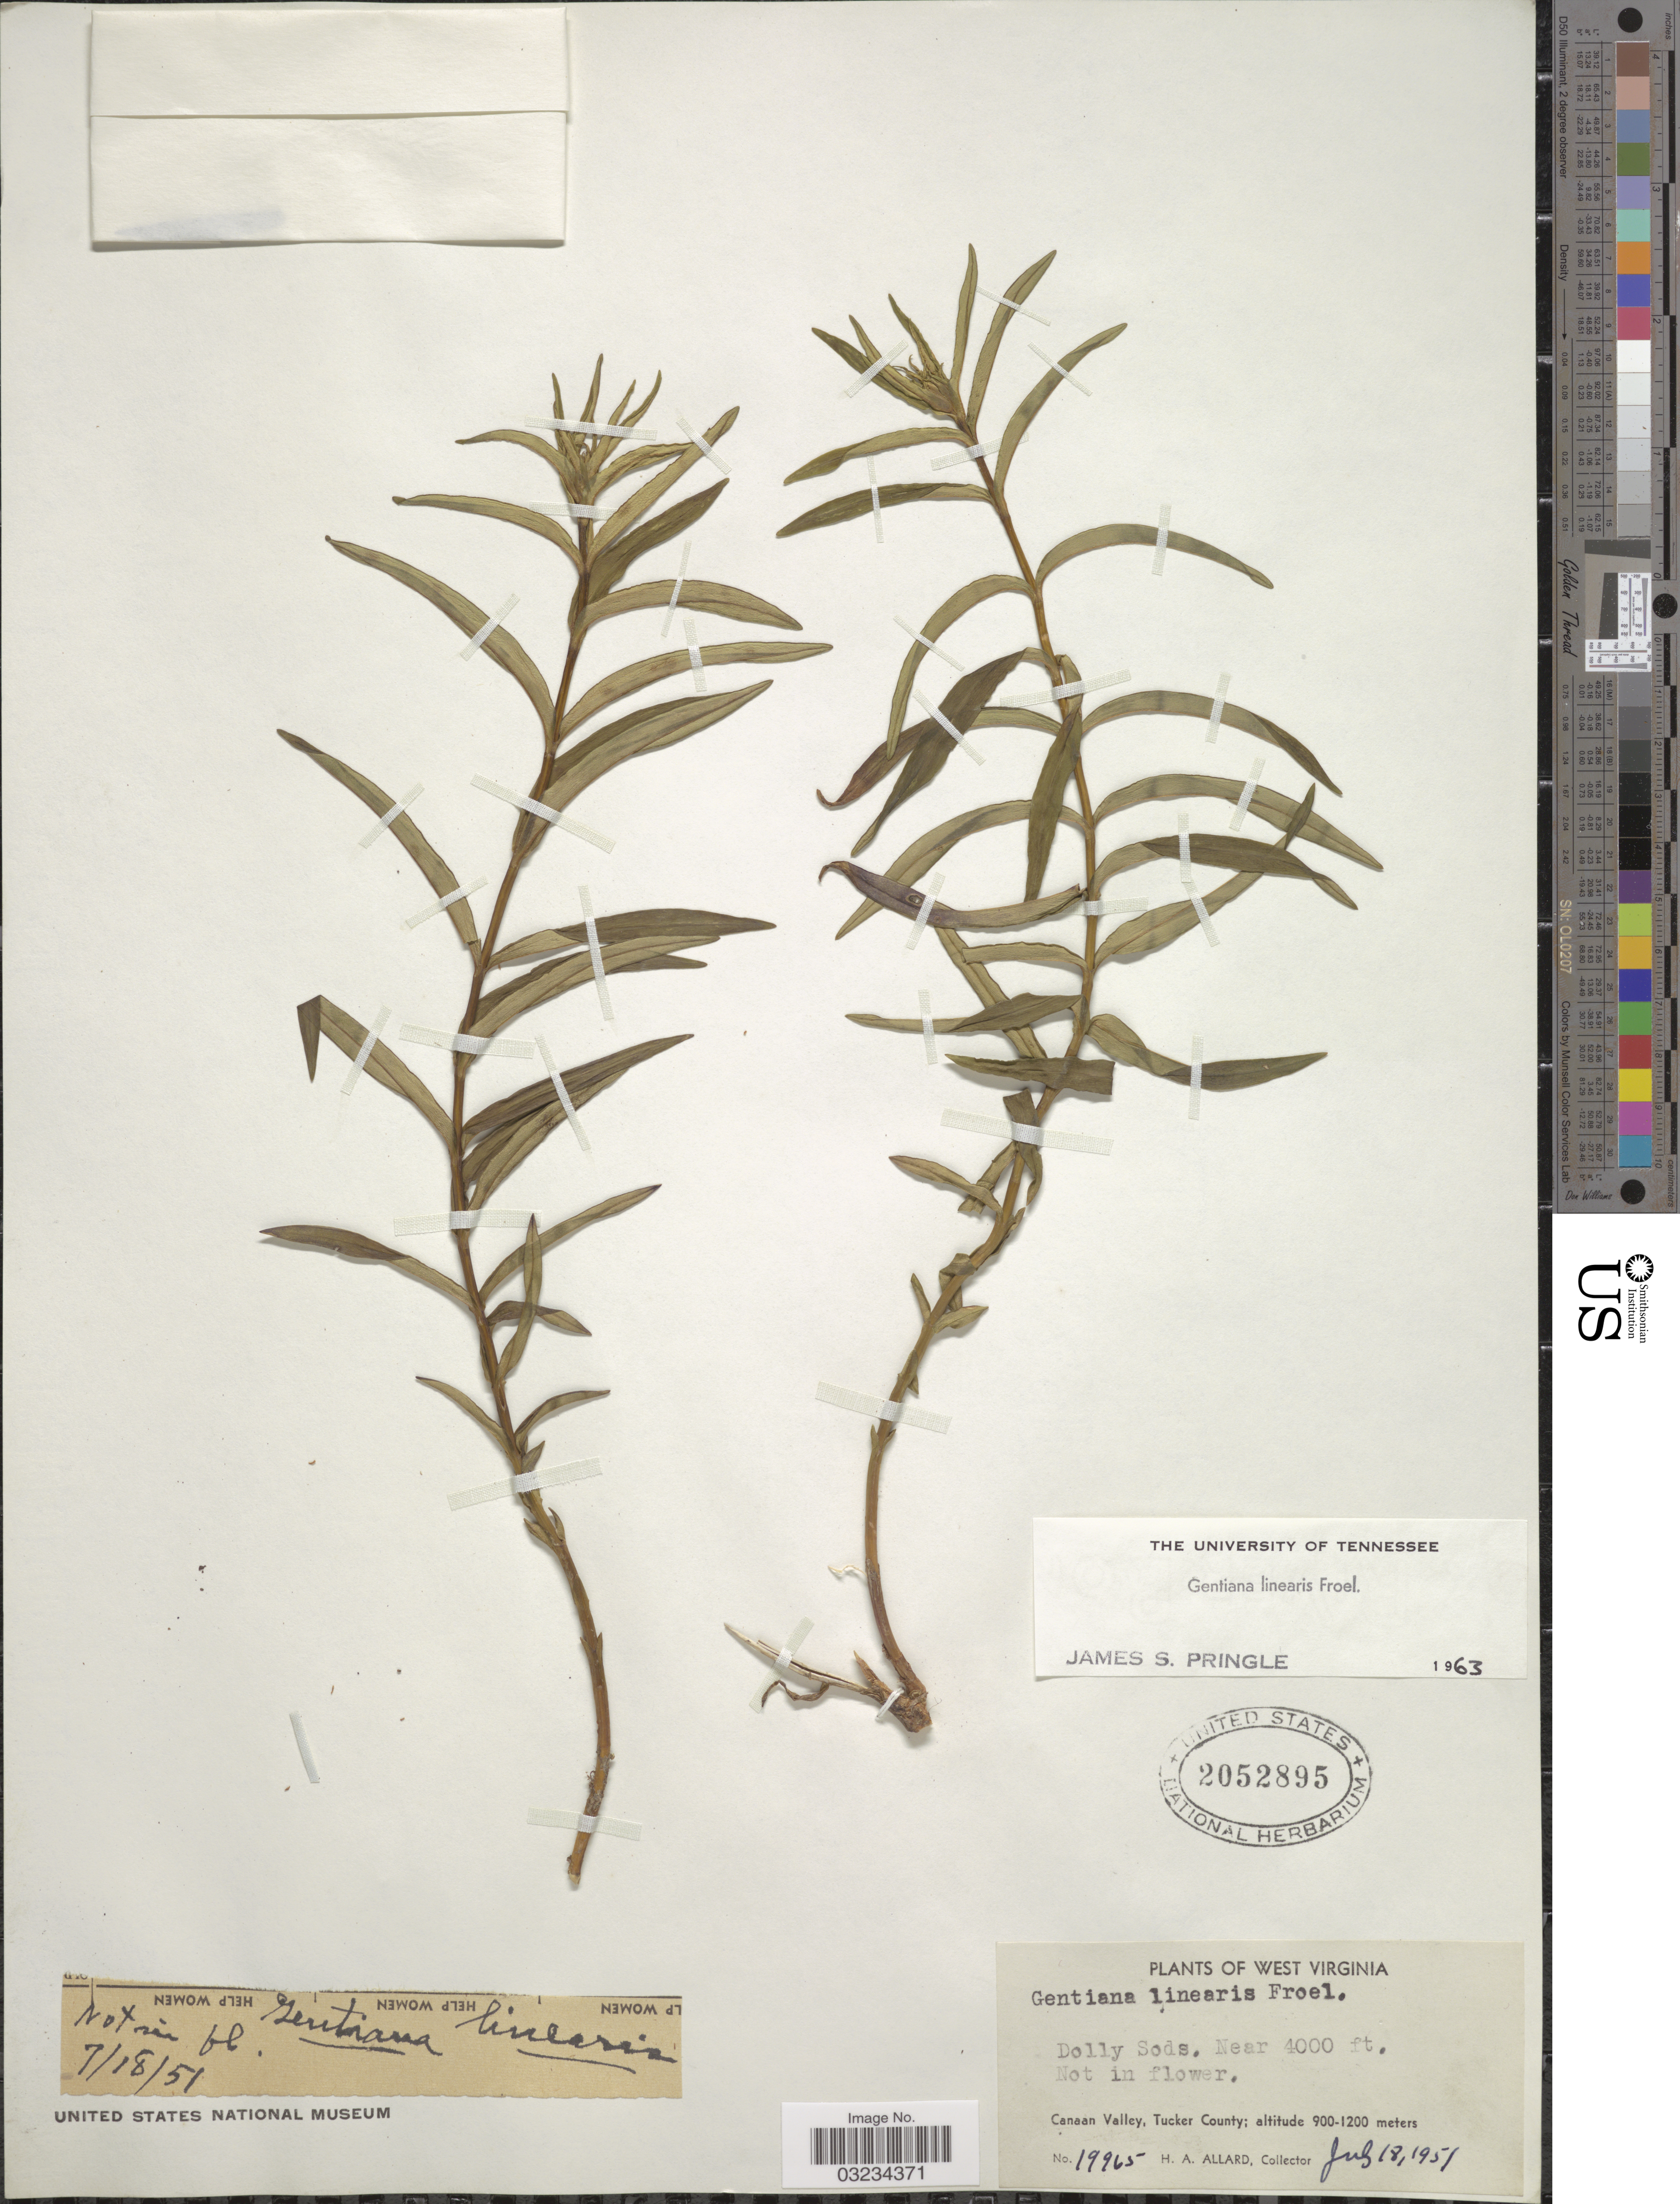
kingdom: Plantae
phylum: Tracheophyta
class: Magnoliopsida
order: Gentianales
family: Gentianaceae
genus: Gentiana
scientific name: Gentiana linearis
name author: Froel.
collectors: H. A. Allard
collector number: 19965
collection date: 1951-07-18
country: United States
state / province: West Virginia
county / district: Tucker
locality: Dolly Sods. Canaan Valley, Tucker County.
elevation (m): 1219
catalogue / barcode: US 2052895